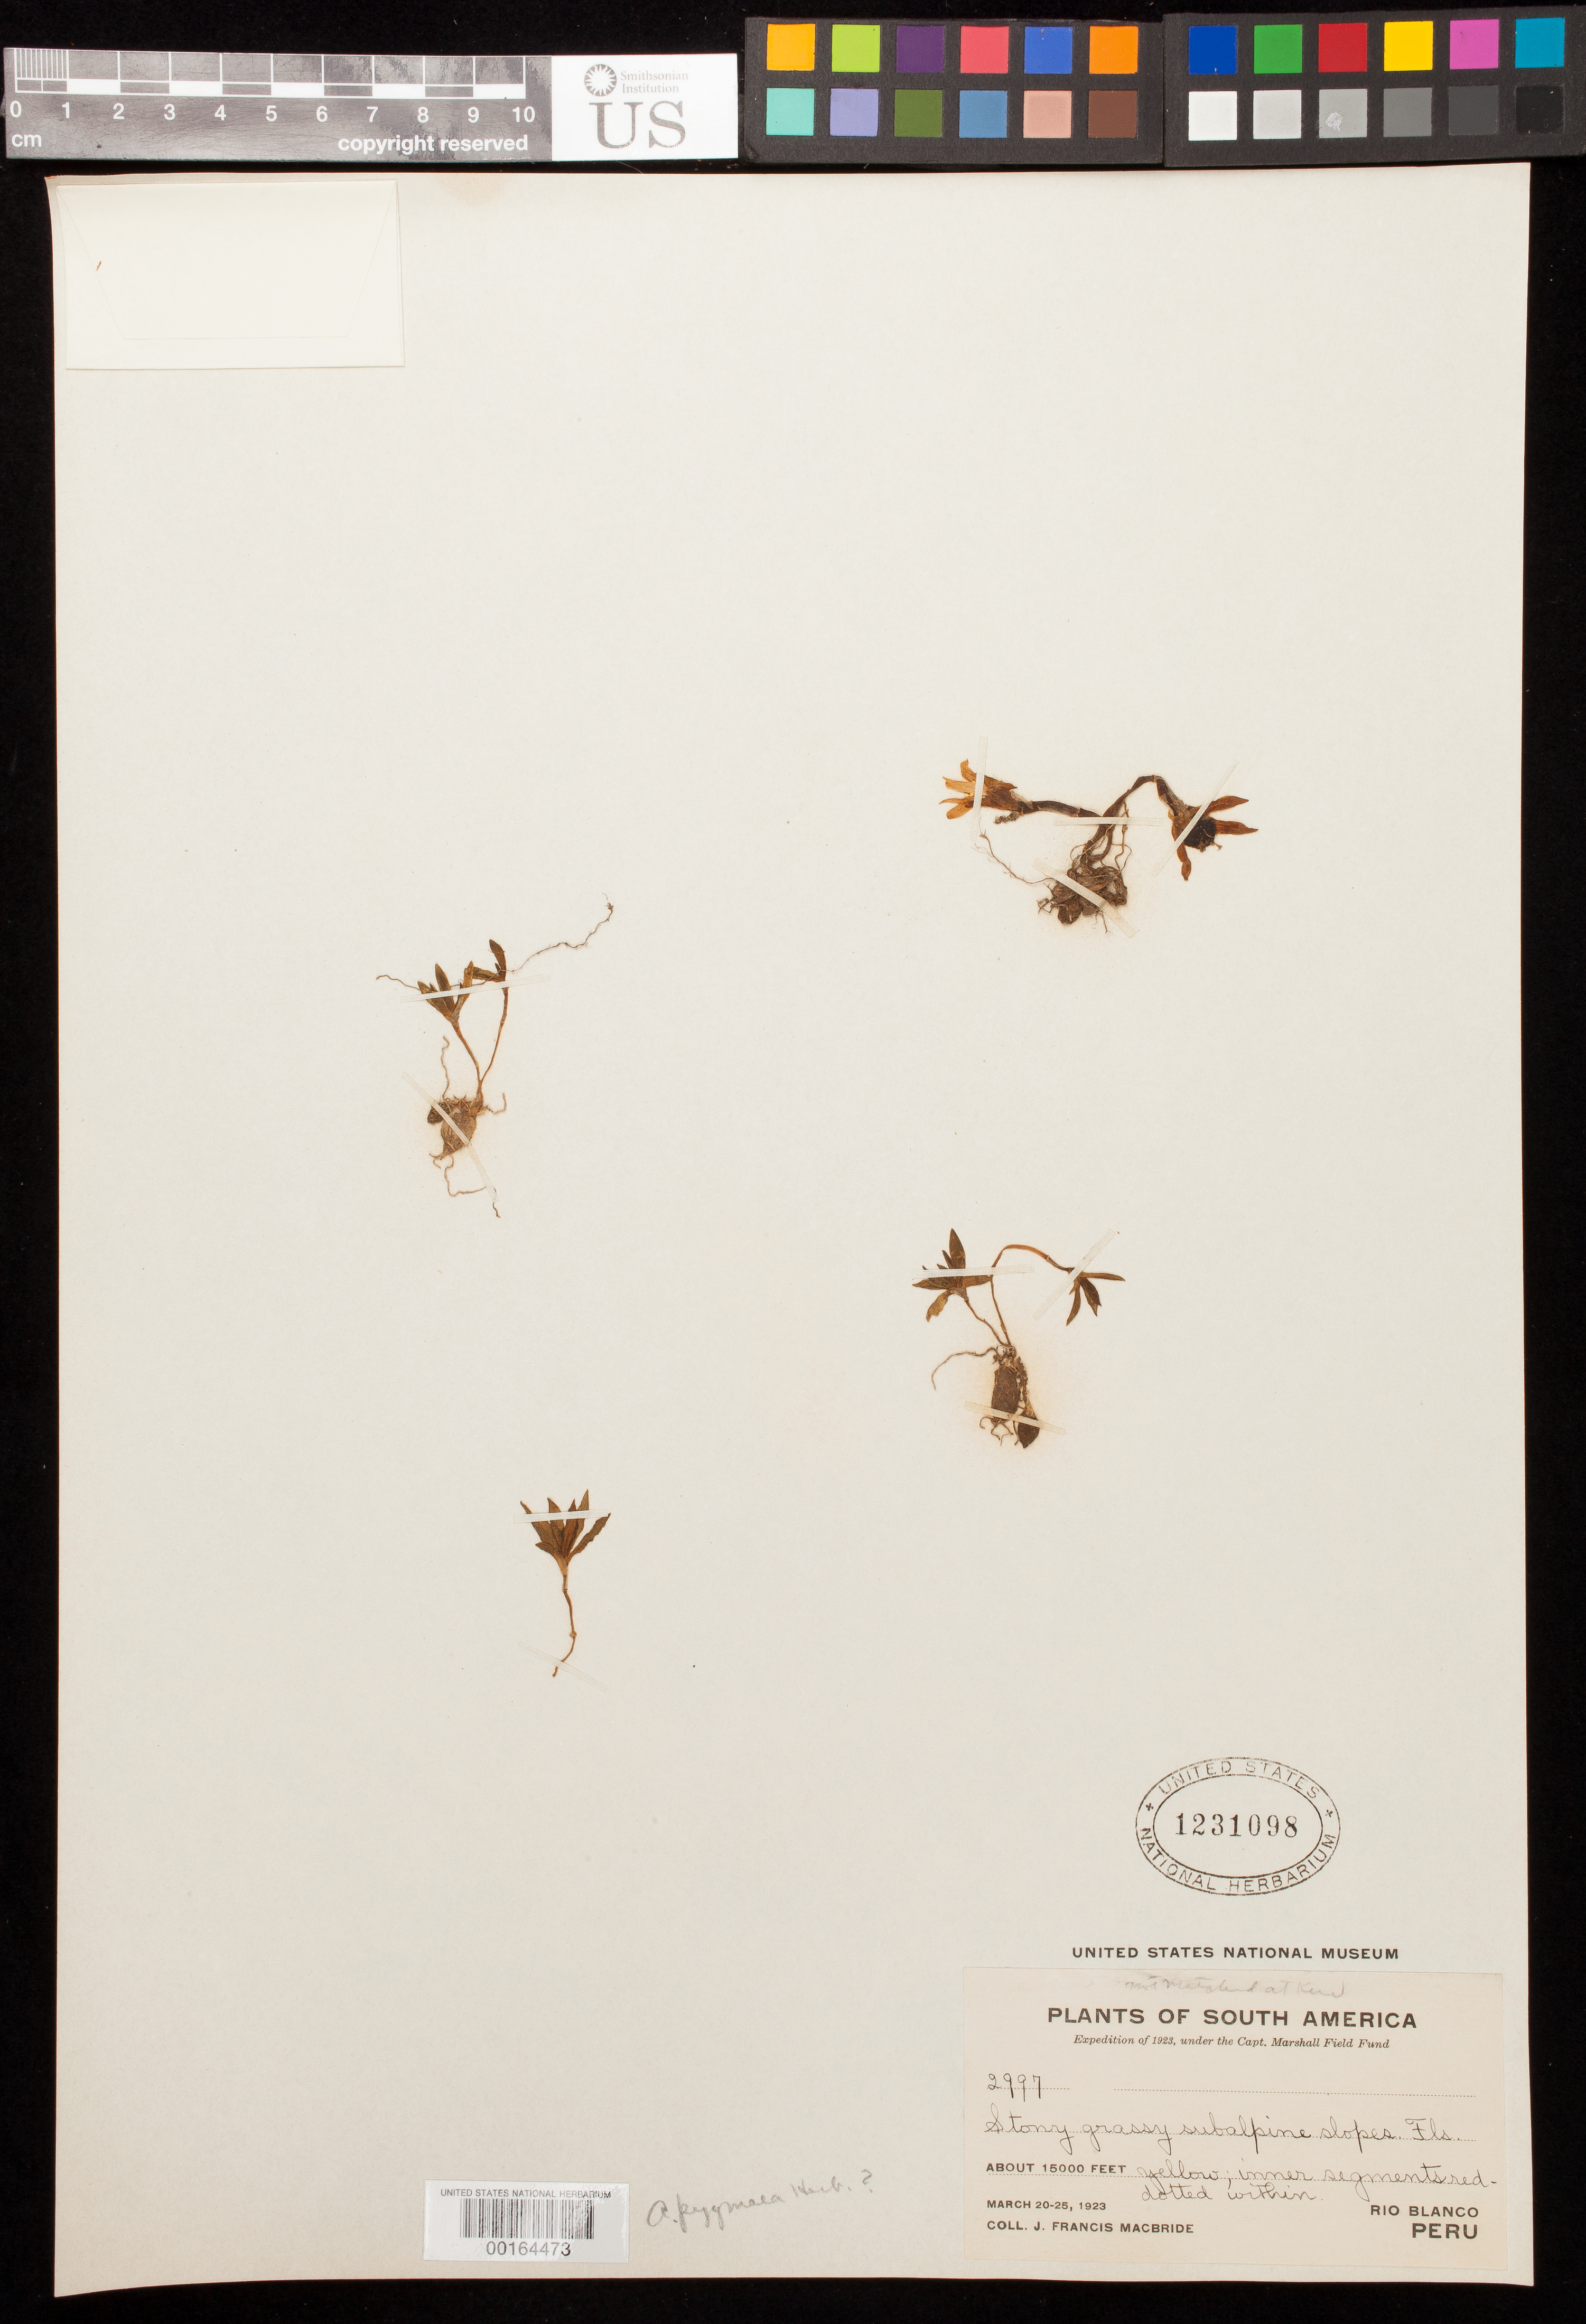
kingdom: Plantae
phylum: Tracheophyta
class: Liliopsida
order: Liliales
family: Alstroemeriaceae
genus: Alstroemeria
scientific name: Alstroemeria pygmaea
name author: Herb.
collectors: J. F. Macbride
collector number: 2997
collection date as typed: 20 Mar 1923 to 23 Mar 1923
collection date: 1923-03-20/1923-03-23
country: Peru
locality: Río Blanco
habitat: Stony grassy subalpine slopes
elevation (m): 4572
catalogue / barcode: US 1231098